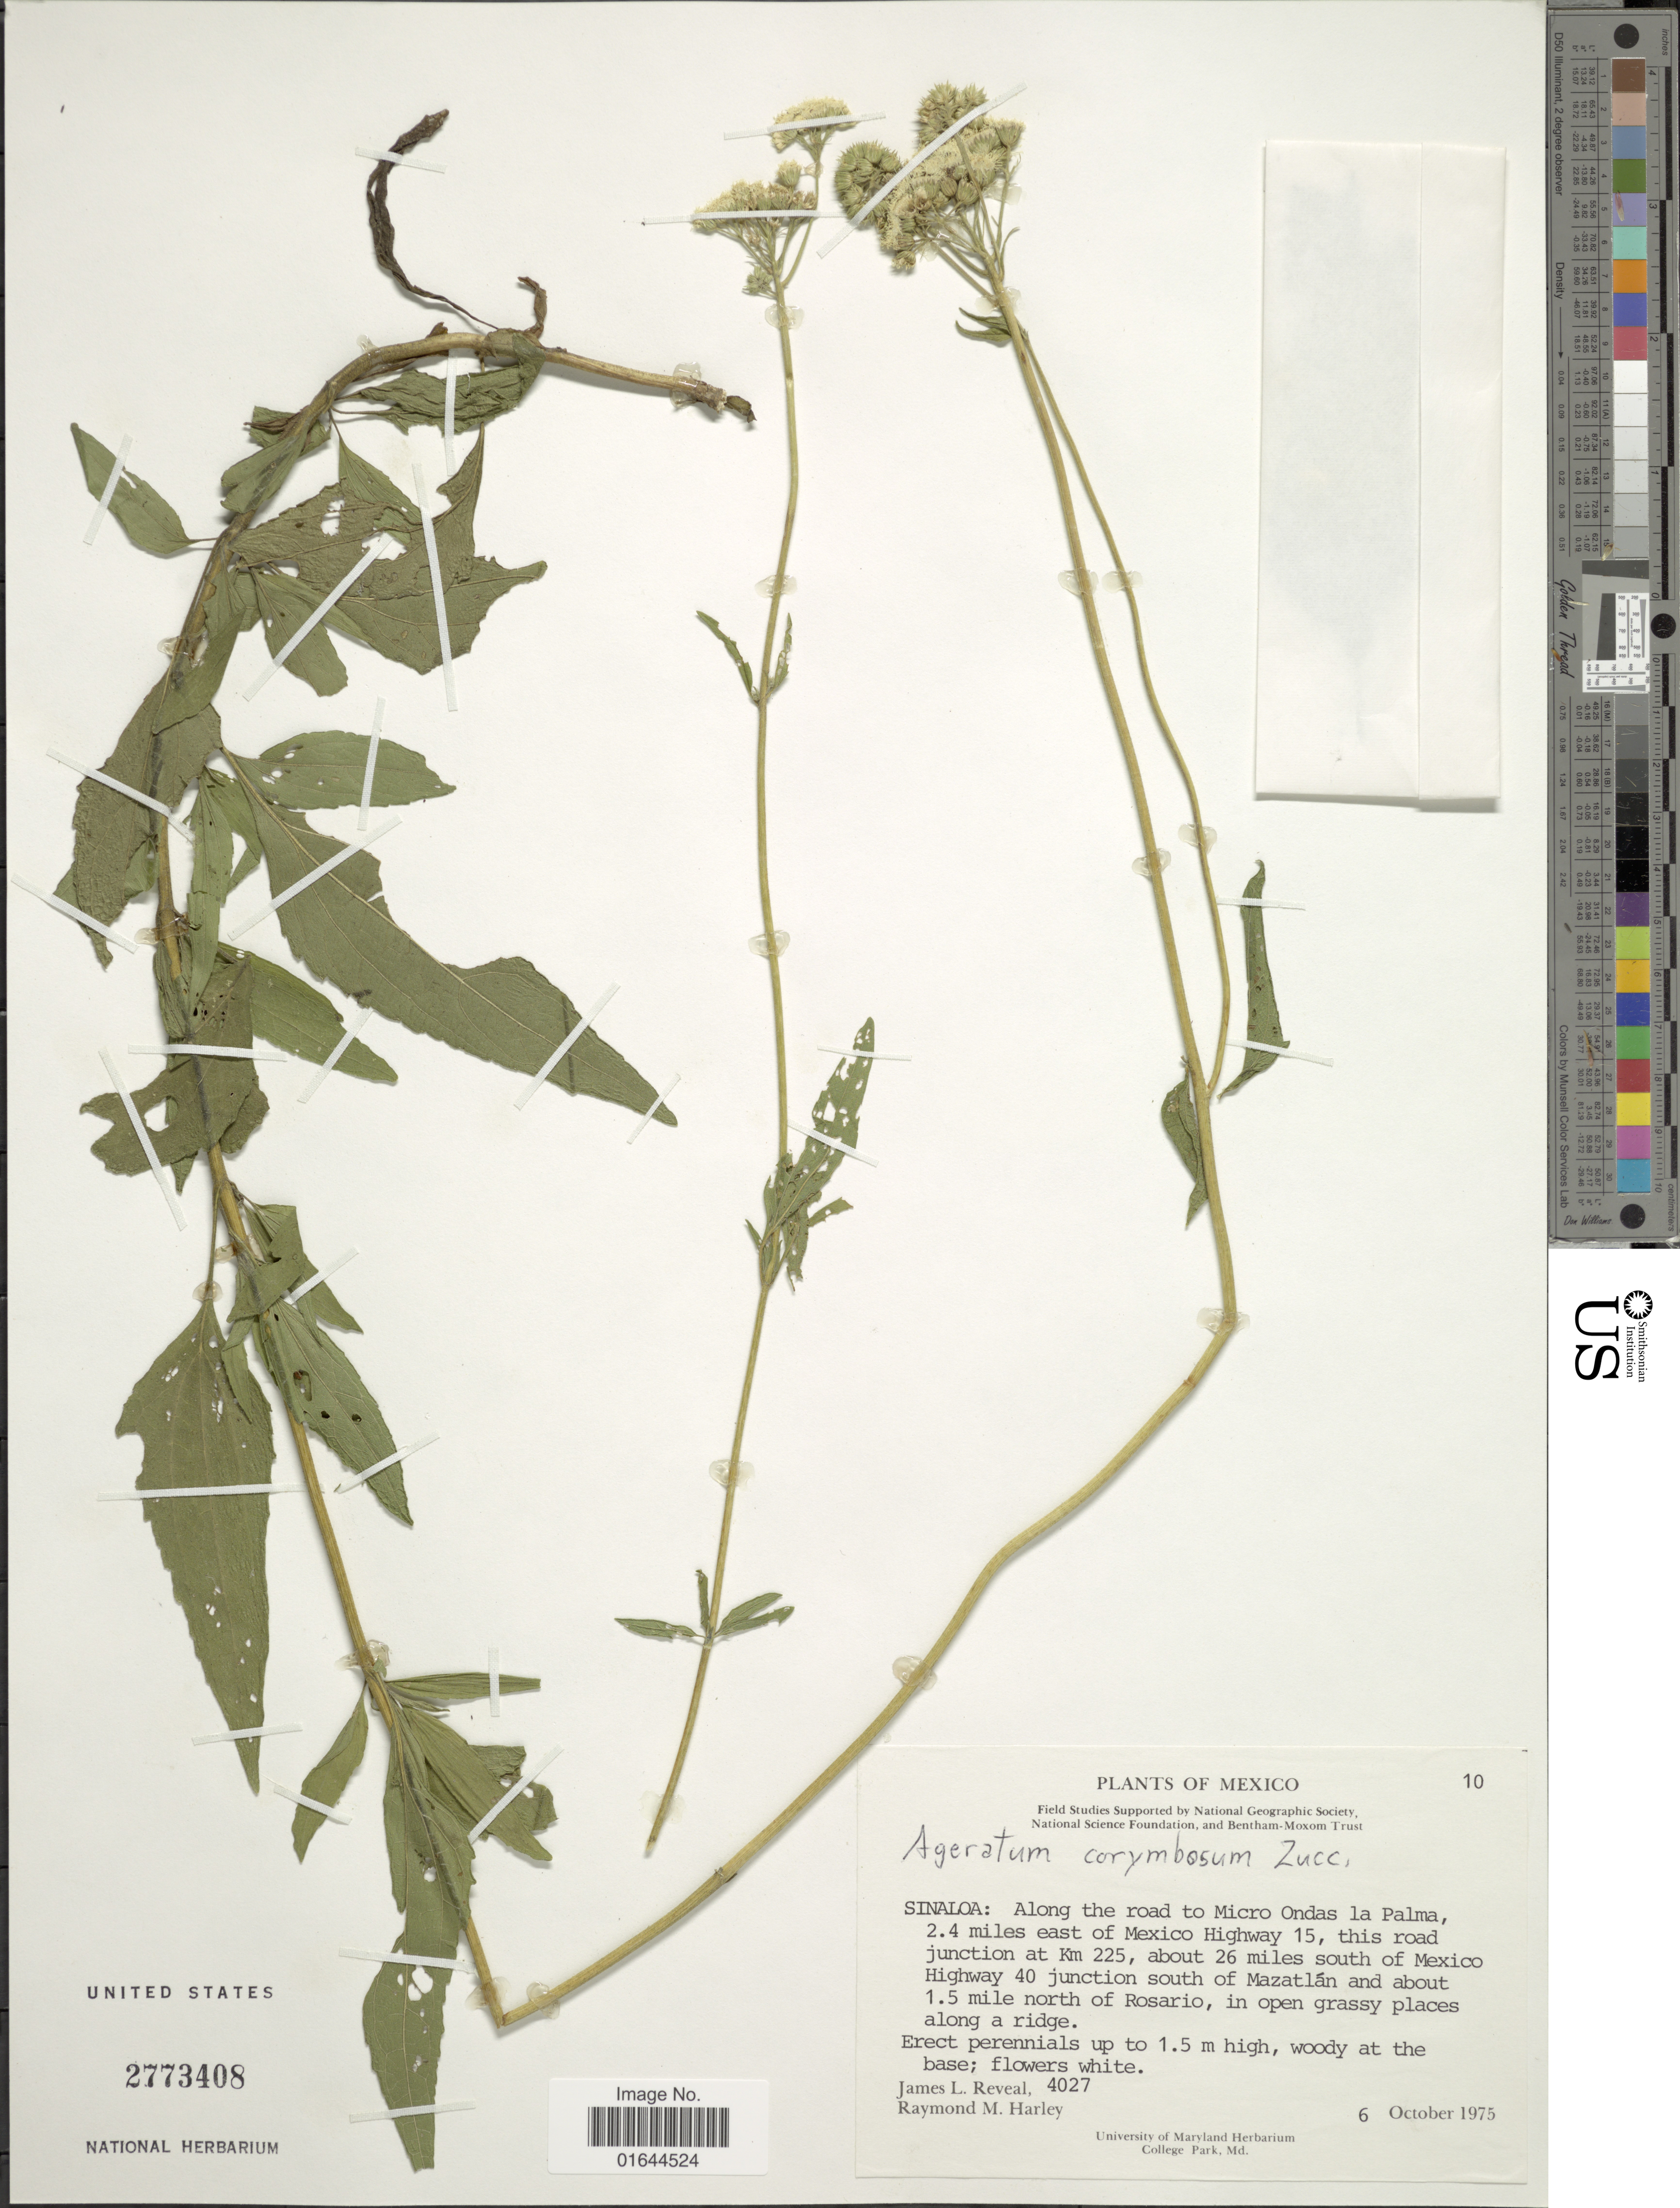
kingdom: Plantae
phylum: Tracheophyta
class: Magnoliopsida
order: Asterales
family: Asteraceae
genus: Ageratum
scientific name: Ageratum corymbosum f. corymbosum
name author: Zuccagni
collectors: J. L. Reveal & R. M. Harley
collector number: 4027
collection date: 1975-10-06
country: Mexico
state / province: Sinaloa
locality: Sinaloa: Along the road to Micro Ondas la Palma 2.4 miles east of Mexico Highway 15, this road junctio at Km 225, about 26 miles south of Mexico Highway 40 junction south of Mazatlan and about 1.5 mile north of Rosario.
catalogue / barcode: US 2773408